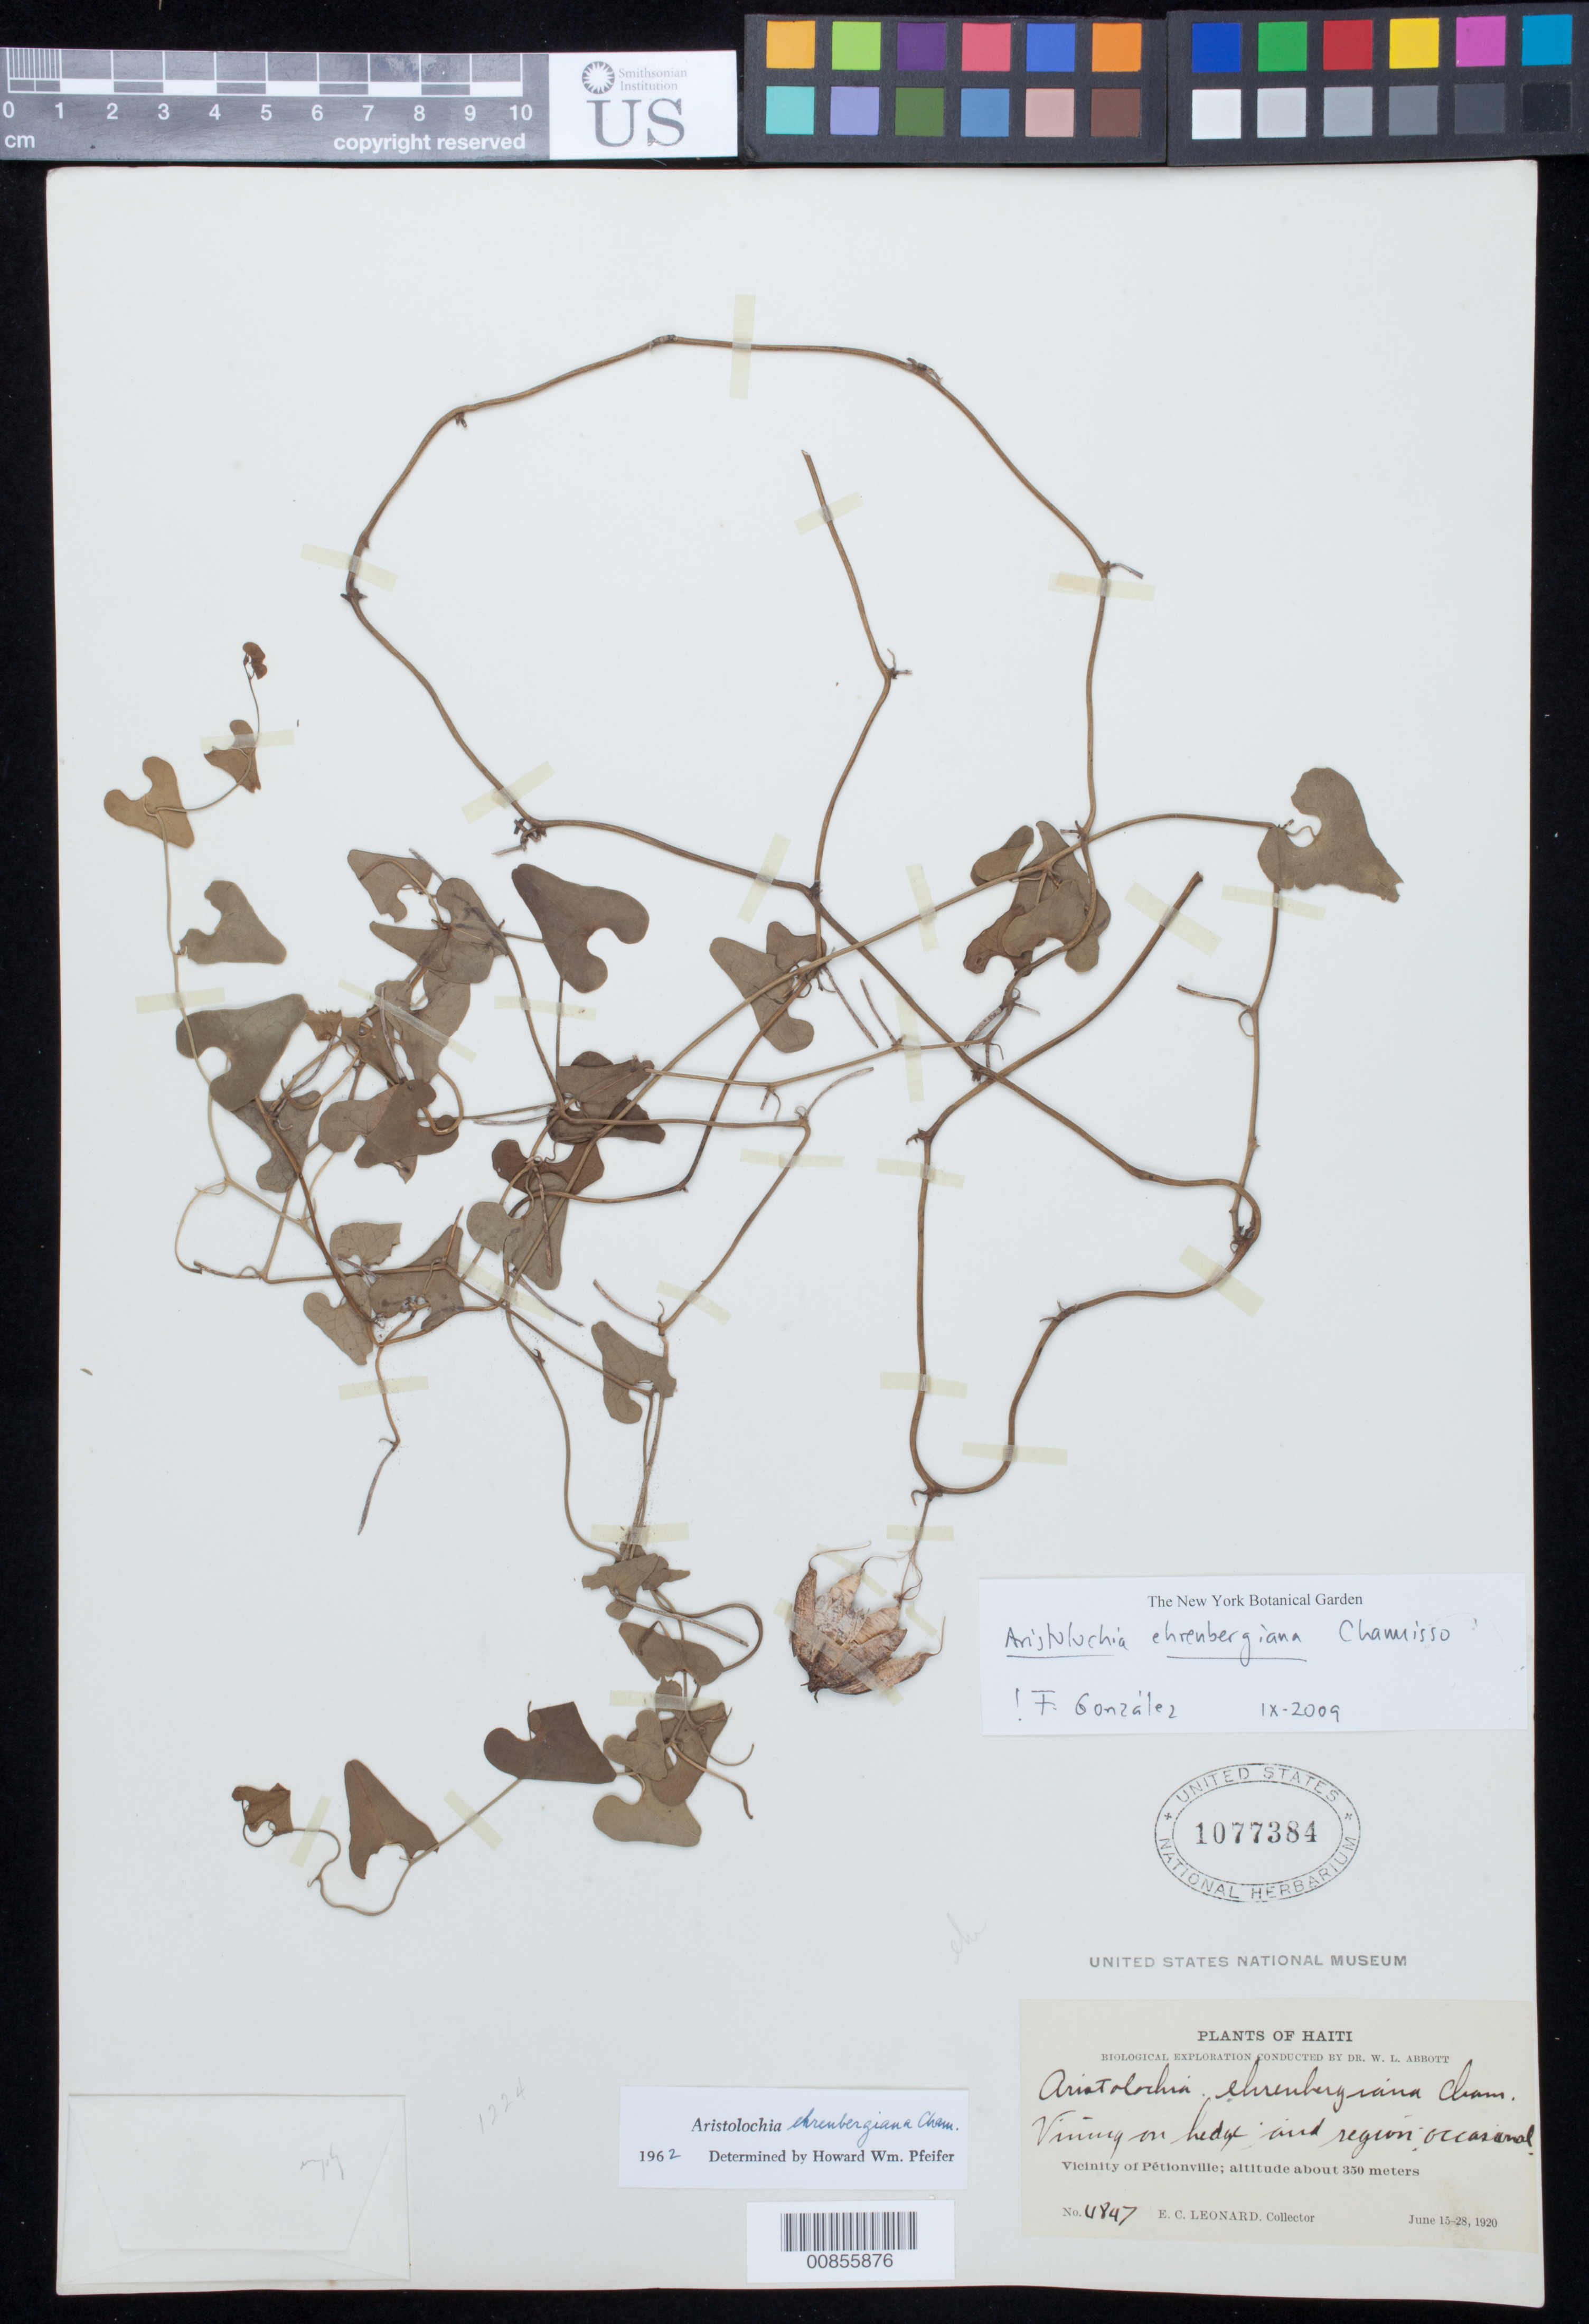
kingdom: Plantae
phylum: Tracheophyta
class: Magnoliopsida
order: Piperales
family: Aristolochiaceae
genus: Aristolochia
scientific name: Aristolochia ehrenbergiana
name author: Cham.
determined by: Pfeifer, H. W.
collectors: E. C. Leonard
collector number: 4847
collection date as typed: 15 Jun 1920 to 28 Jun 1920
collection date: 1920-06-15/1920-06-28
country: Haiti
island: Hispaniola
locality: Vicinity of Pétionville.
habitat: Vining on hedge; arid region.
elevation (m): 350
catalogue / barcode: US 1077384